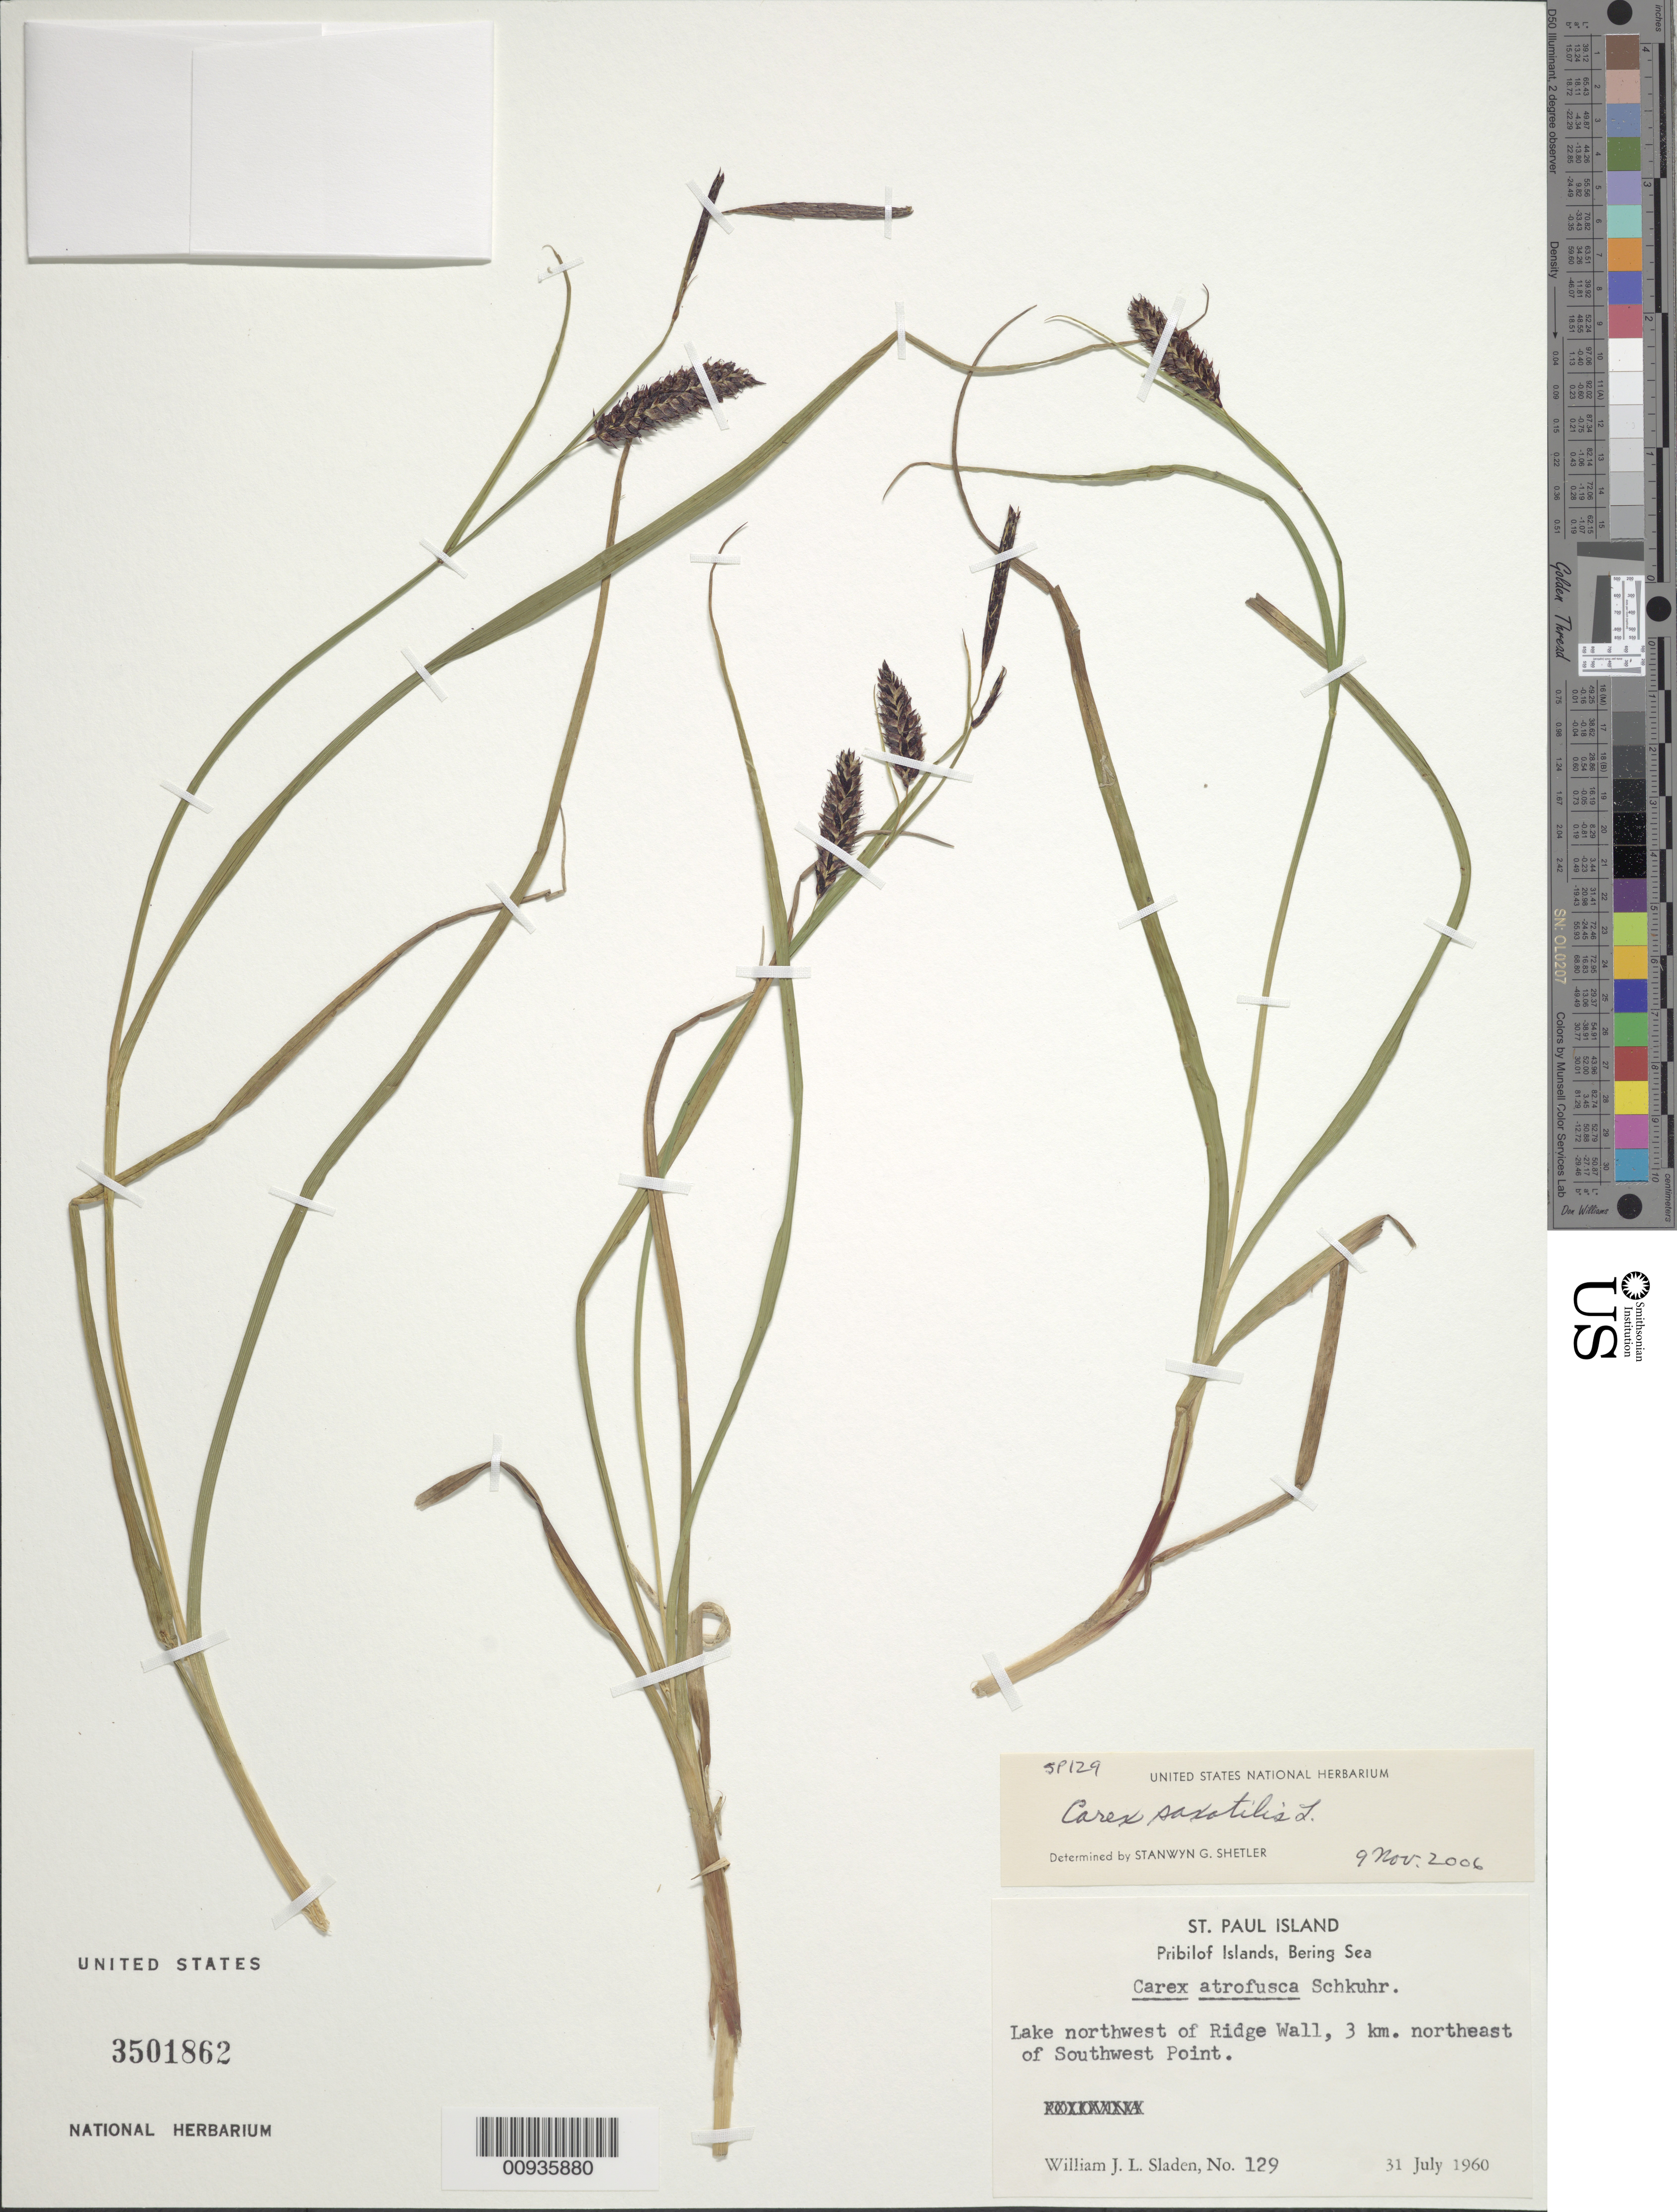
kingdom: Plantae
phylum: Tracheophyta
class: Liliopsida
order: Poales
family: Cyperaceae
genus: Carex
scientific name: Carex saxatilis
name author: L.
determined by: Shetler, Stanwyn G., (US), NMNH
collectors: W. Sladen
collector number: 129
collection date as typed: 31 Jul 1960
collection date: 1960-07-31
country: United States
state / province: Alaska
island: St. Paul Island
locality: St. Paul Island. Lake northwest of Ridge Wall, 3 km. northeast of Southwest Point., Bering Sea, Pribilof Islands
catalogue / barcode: US 3501862